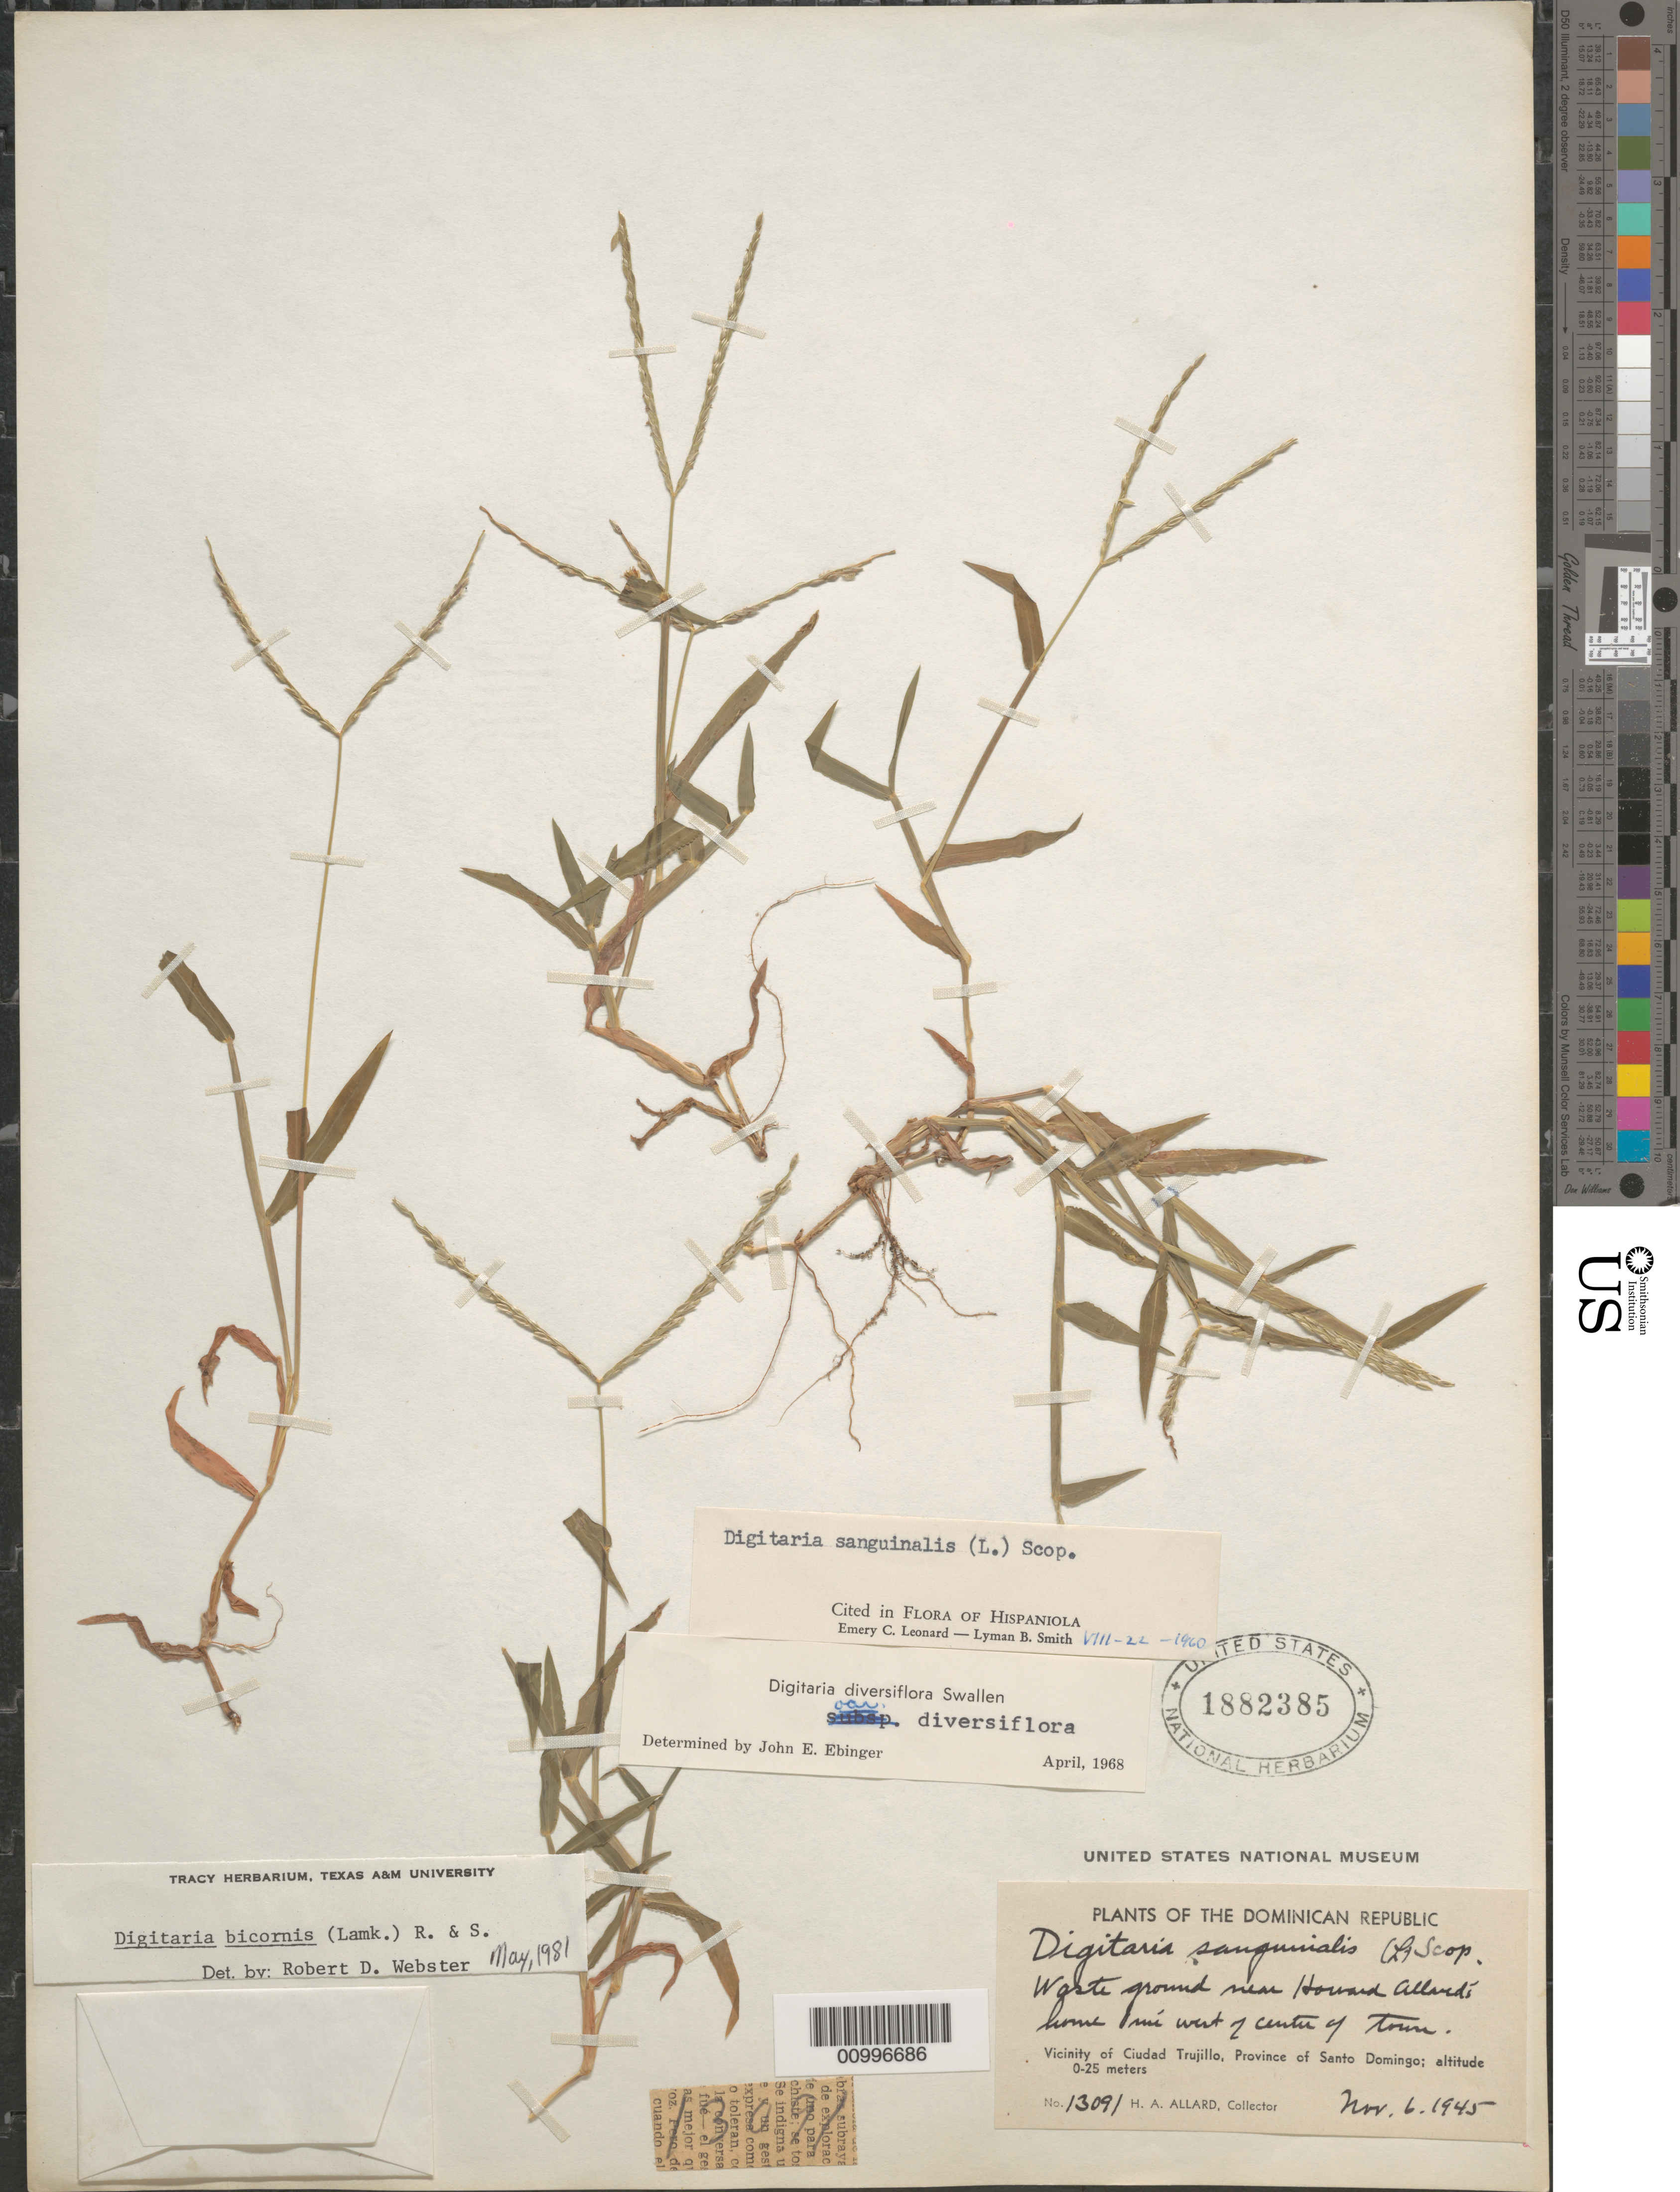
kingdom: Plantae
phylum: Tracheophyta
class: Liliopsida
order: Poales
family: Poaceae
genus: Digitaria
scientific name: Digitaria bicornis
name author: (Lam.) Roem. & Schult.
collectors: H. A. Allard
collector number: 13091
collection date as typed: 06 Nov 1945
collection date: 1945-11-06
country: Dominican Republic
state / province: Distrito Nacional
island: Hispaniola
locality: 1 mile west of center of Santo Domingo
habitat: waste ground near home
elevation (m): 0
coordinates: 0 N, 0 E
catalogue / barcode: US 1882385